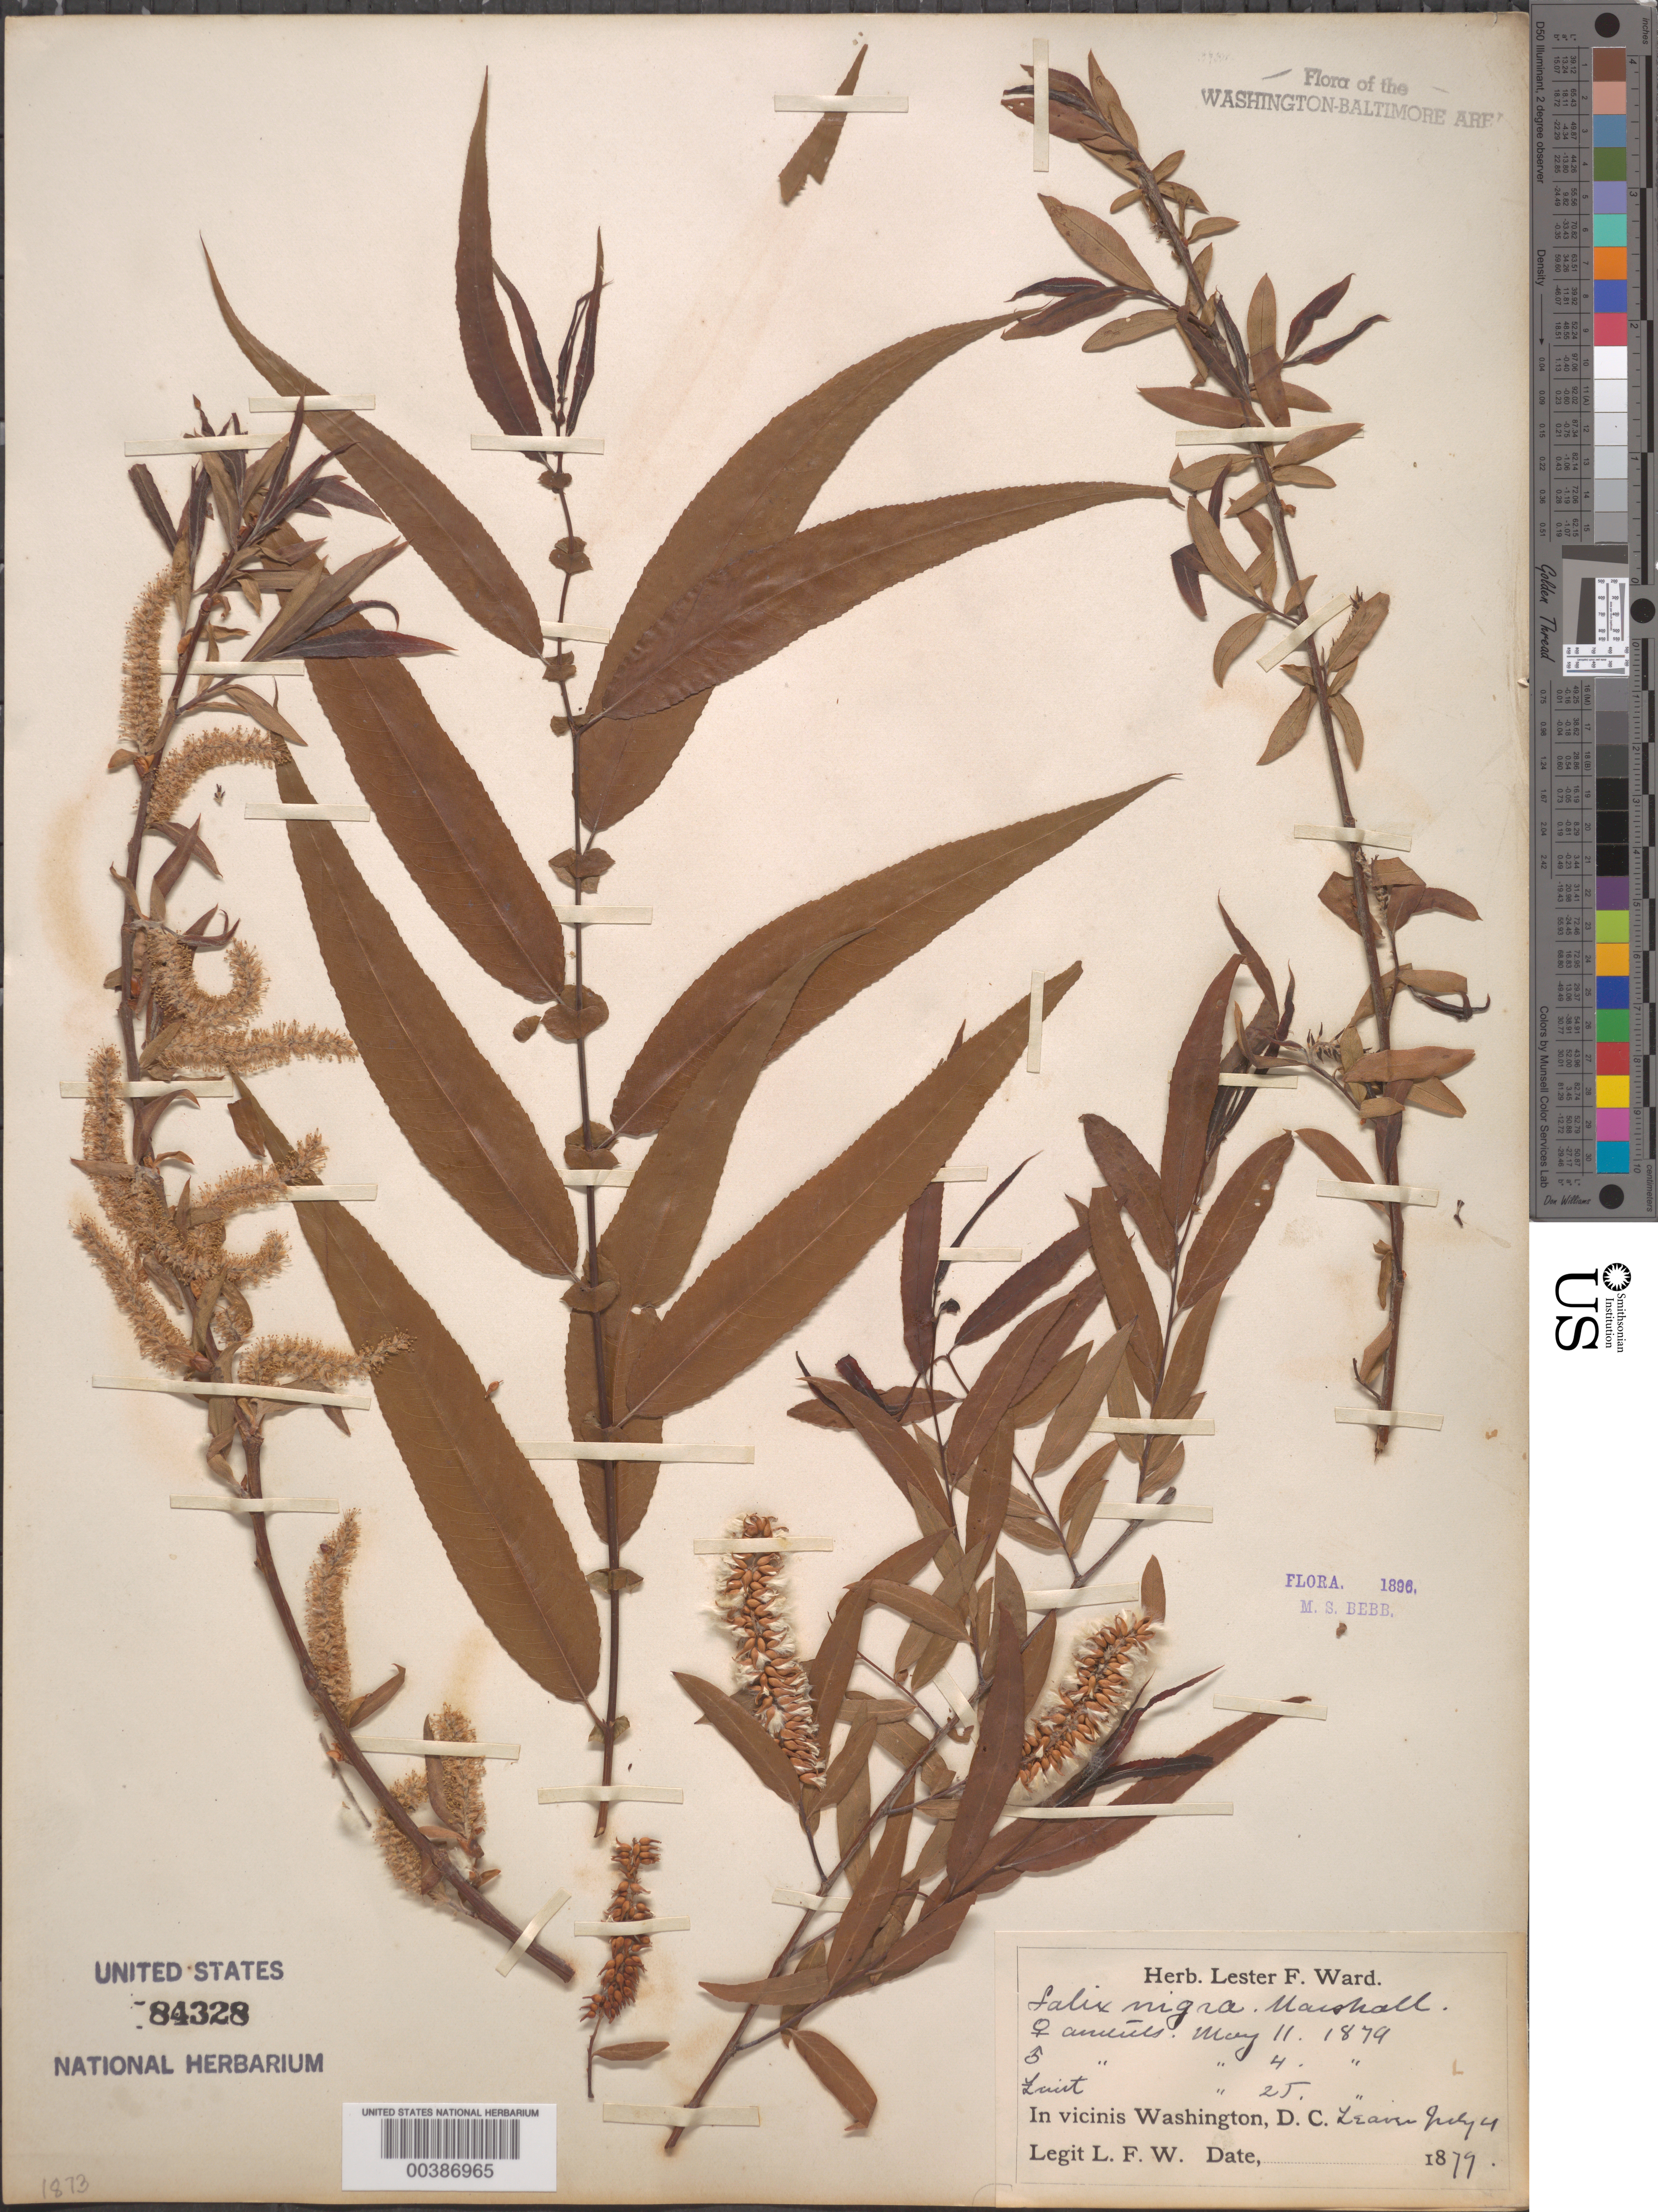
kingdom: Plantae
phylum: Tracheophyta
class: Magnoliopsida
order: Malpighiales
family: Salicaceae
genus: Salix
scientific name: Salix nigra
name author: Marshall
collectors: L. F. Ward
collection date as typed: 11 May 1879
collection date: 1879-05-11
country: United States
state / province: District of Columbia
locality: Washington DC area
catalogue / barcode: US 84328